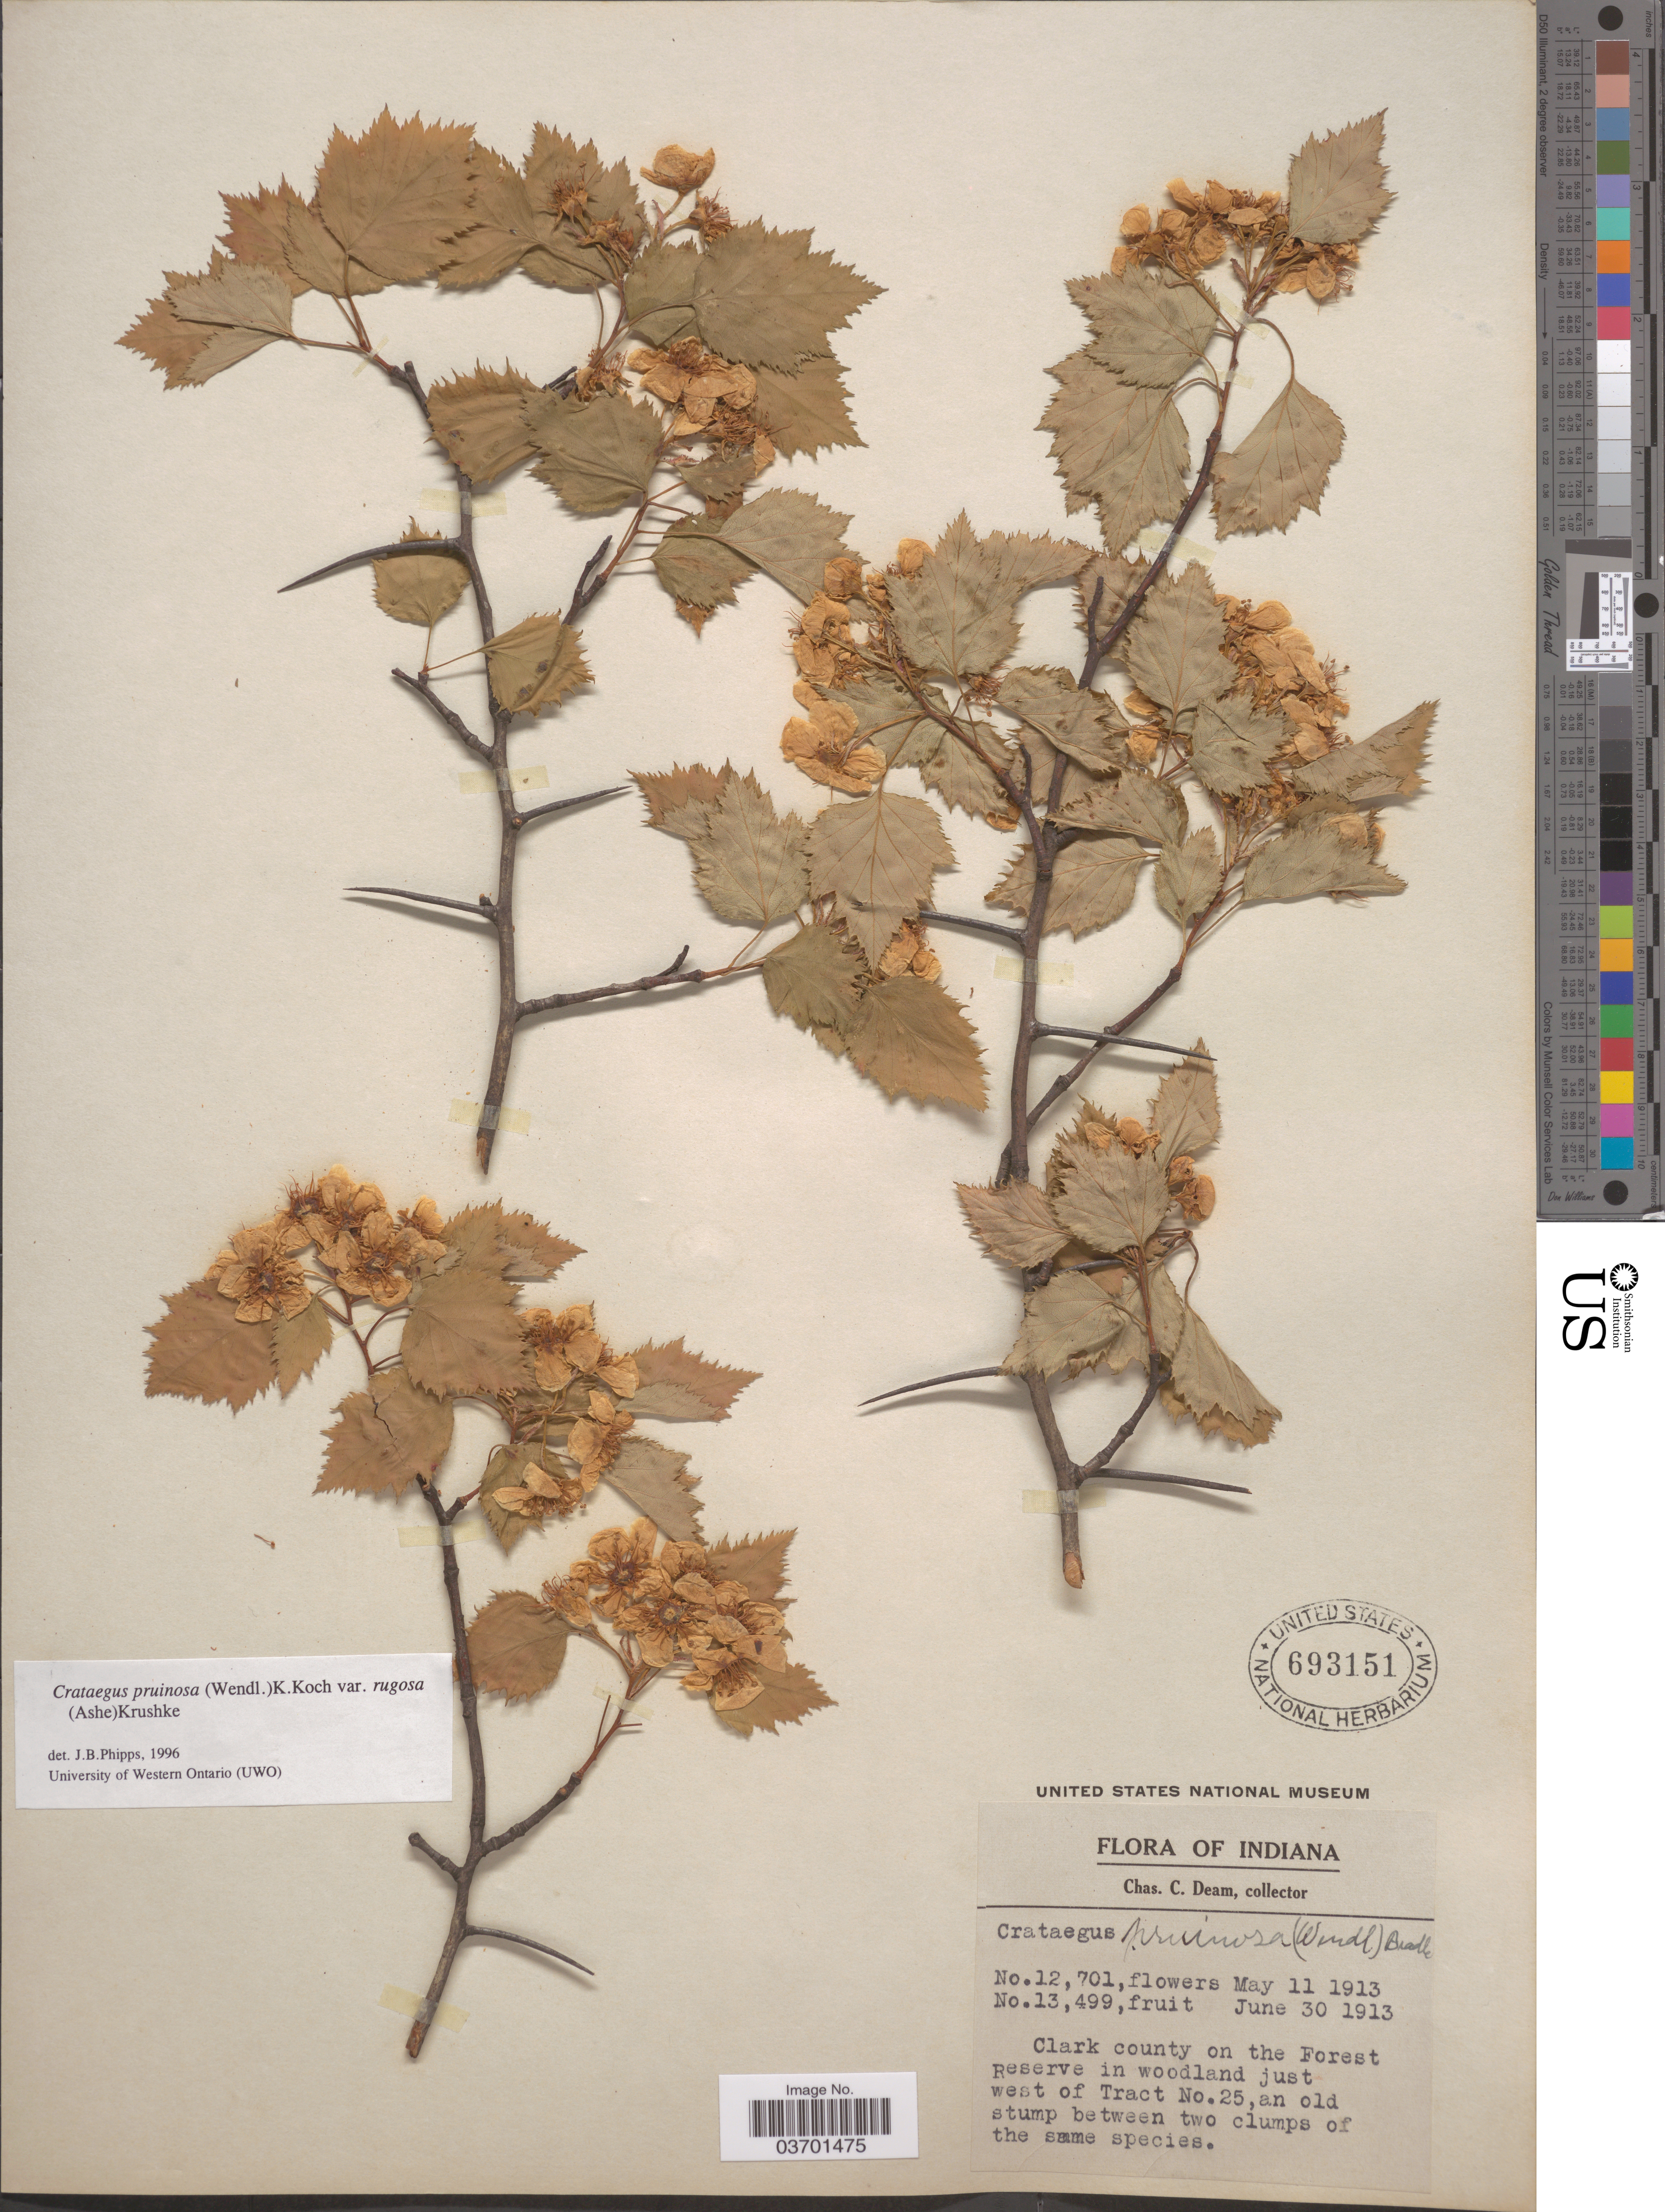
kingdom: Plantae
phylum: Tracheophyta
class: Magnoliopsida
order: Rosales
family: Rosaceae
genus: Crataegus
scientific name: Crataegus pruinosa var. rugosa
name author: (Ashe) Kruschke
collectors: C. C. Deam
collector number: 12701/13499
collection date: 1913-05-11/1913-06-30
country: United States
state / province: Indiana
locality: Clark county on the Forest Reserve in woodland just west of Tract No. 25.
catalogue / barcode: US 693151